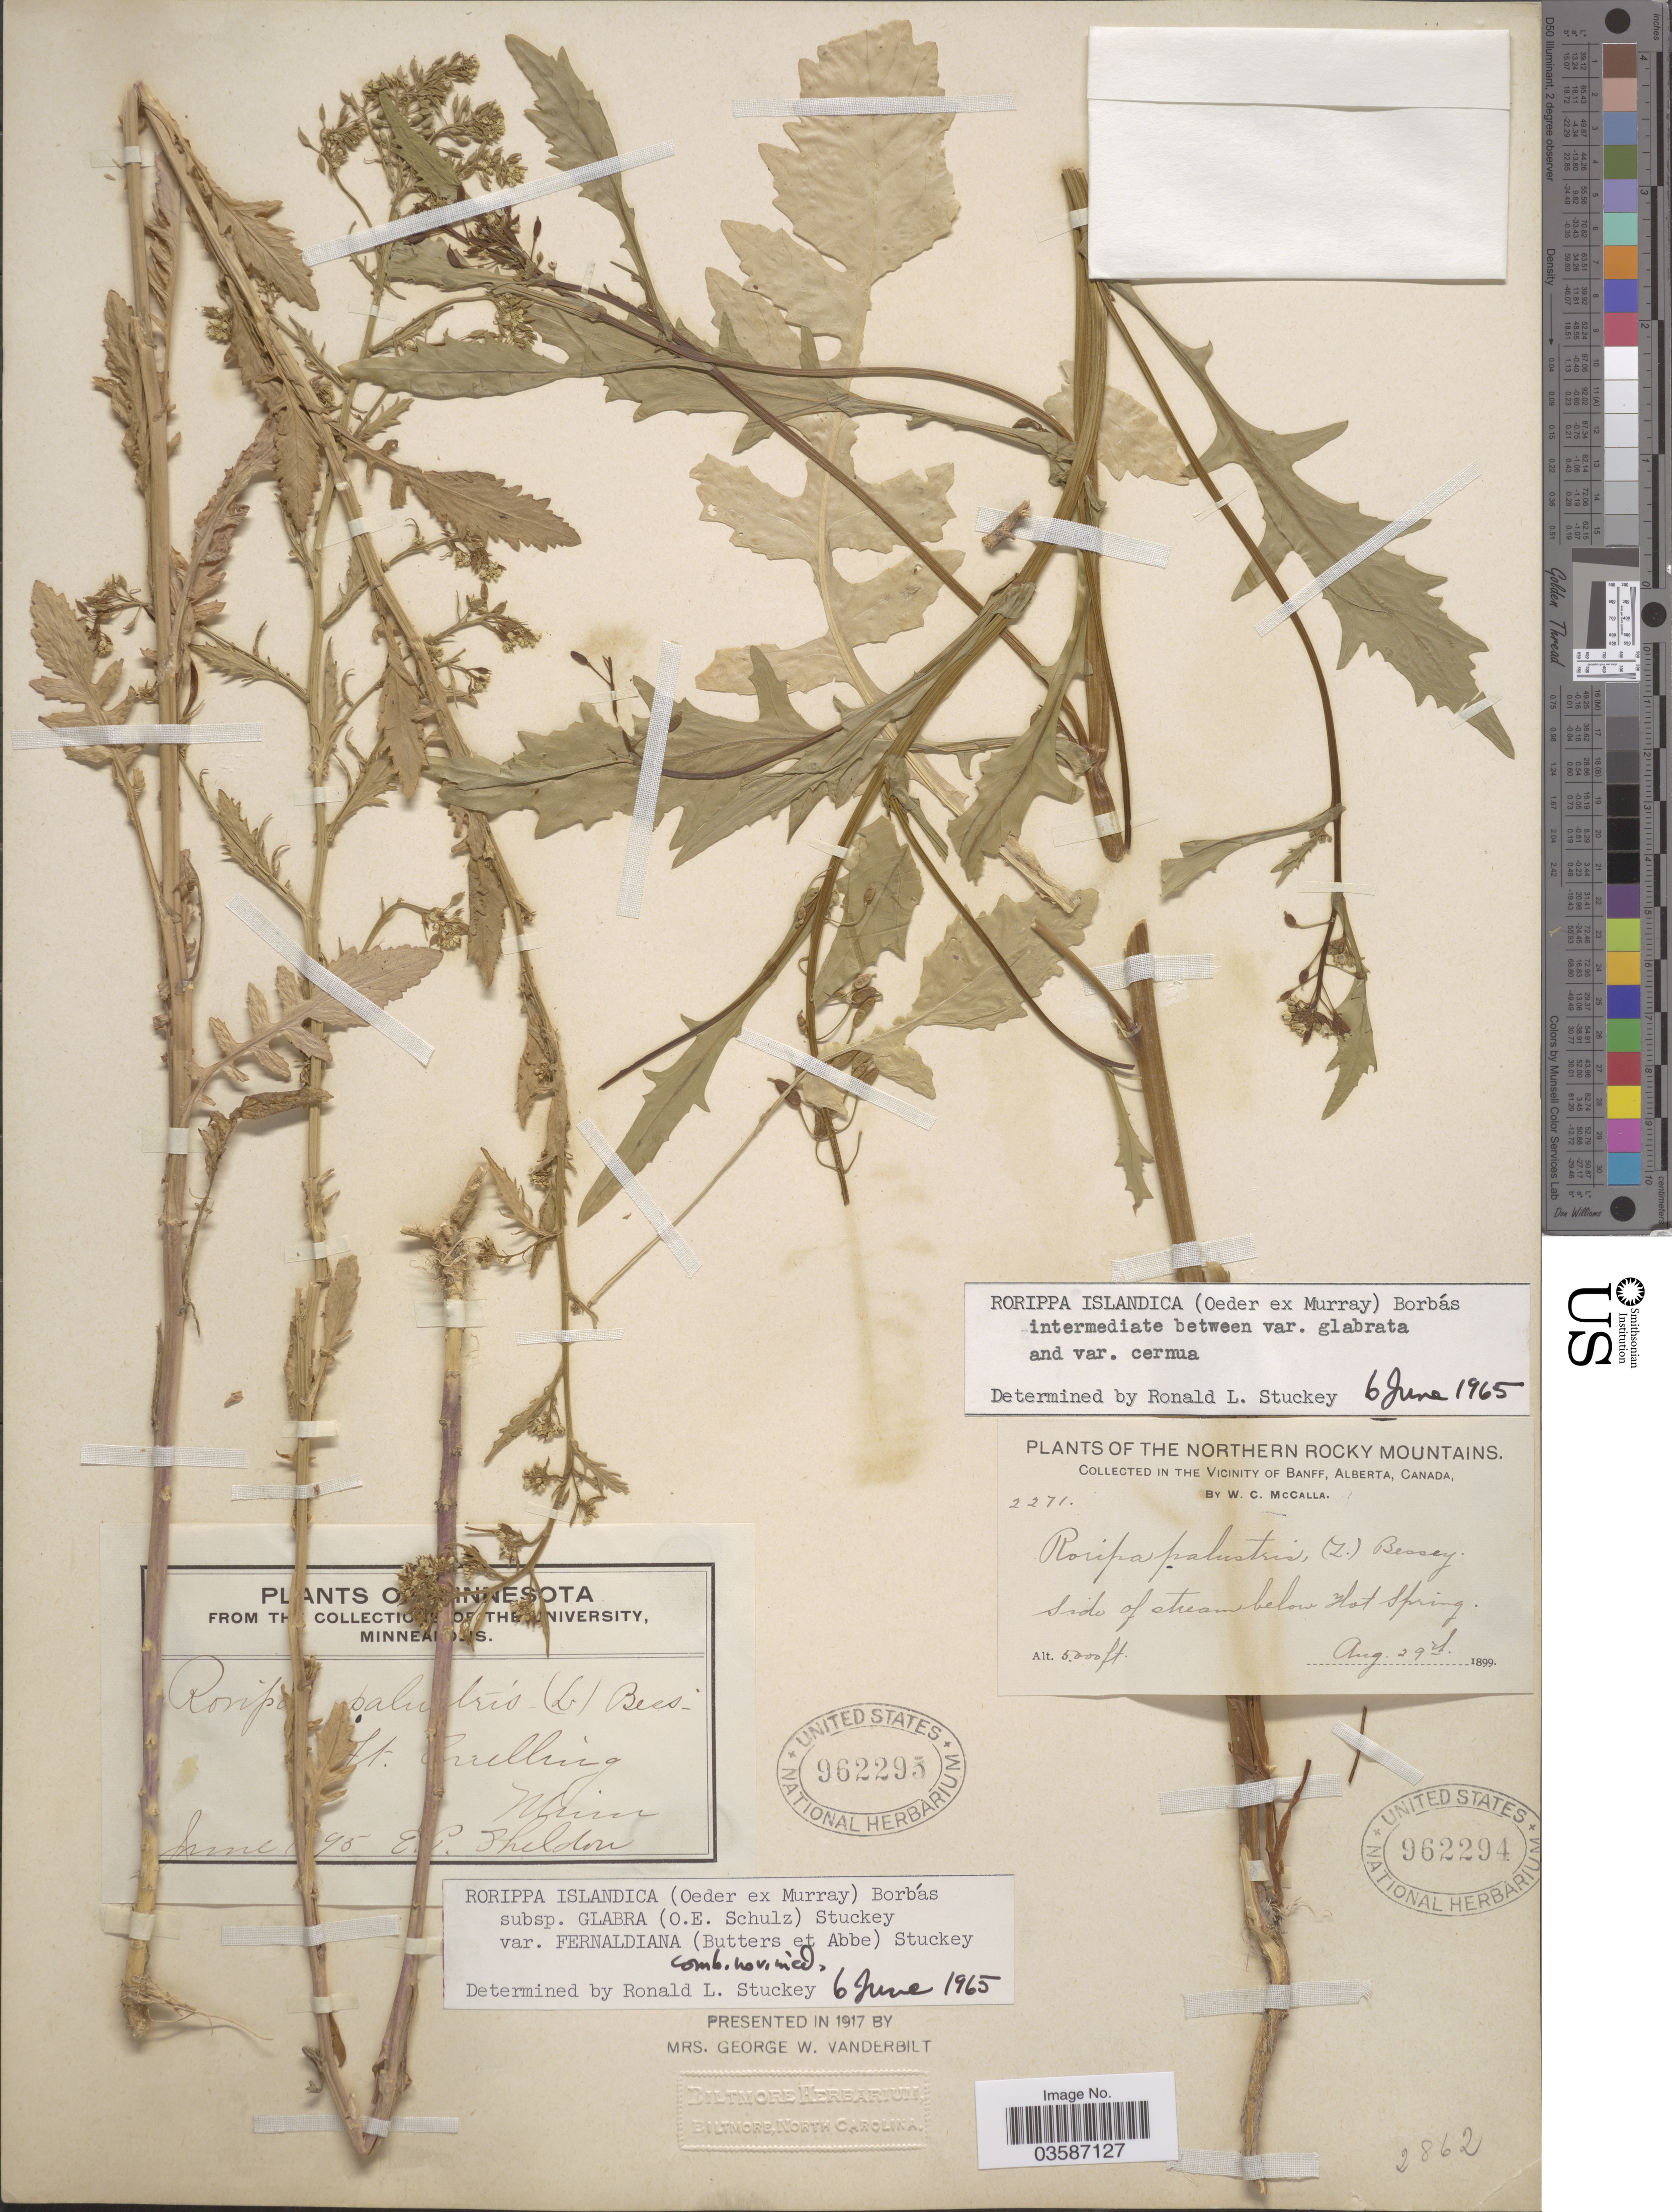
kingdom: Plantae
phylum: Tracheophyta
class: Magnoliopsida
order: Brassicales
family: Brassicaceae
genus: Rorippa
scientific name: Rorippa islandica var. fernaldiana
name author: Butters & Abbe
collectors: E. P. Sheldon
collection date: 1895-06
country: United States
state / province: Minnesota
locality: Ft. Snelling.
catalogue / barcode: US 962295-2